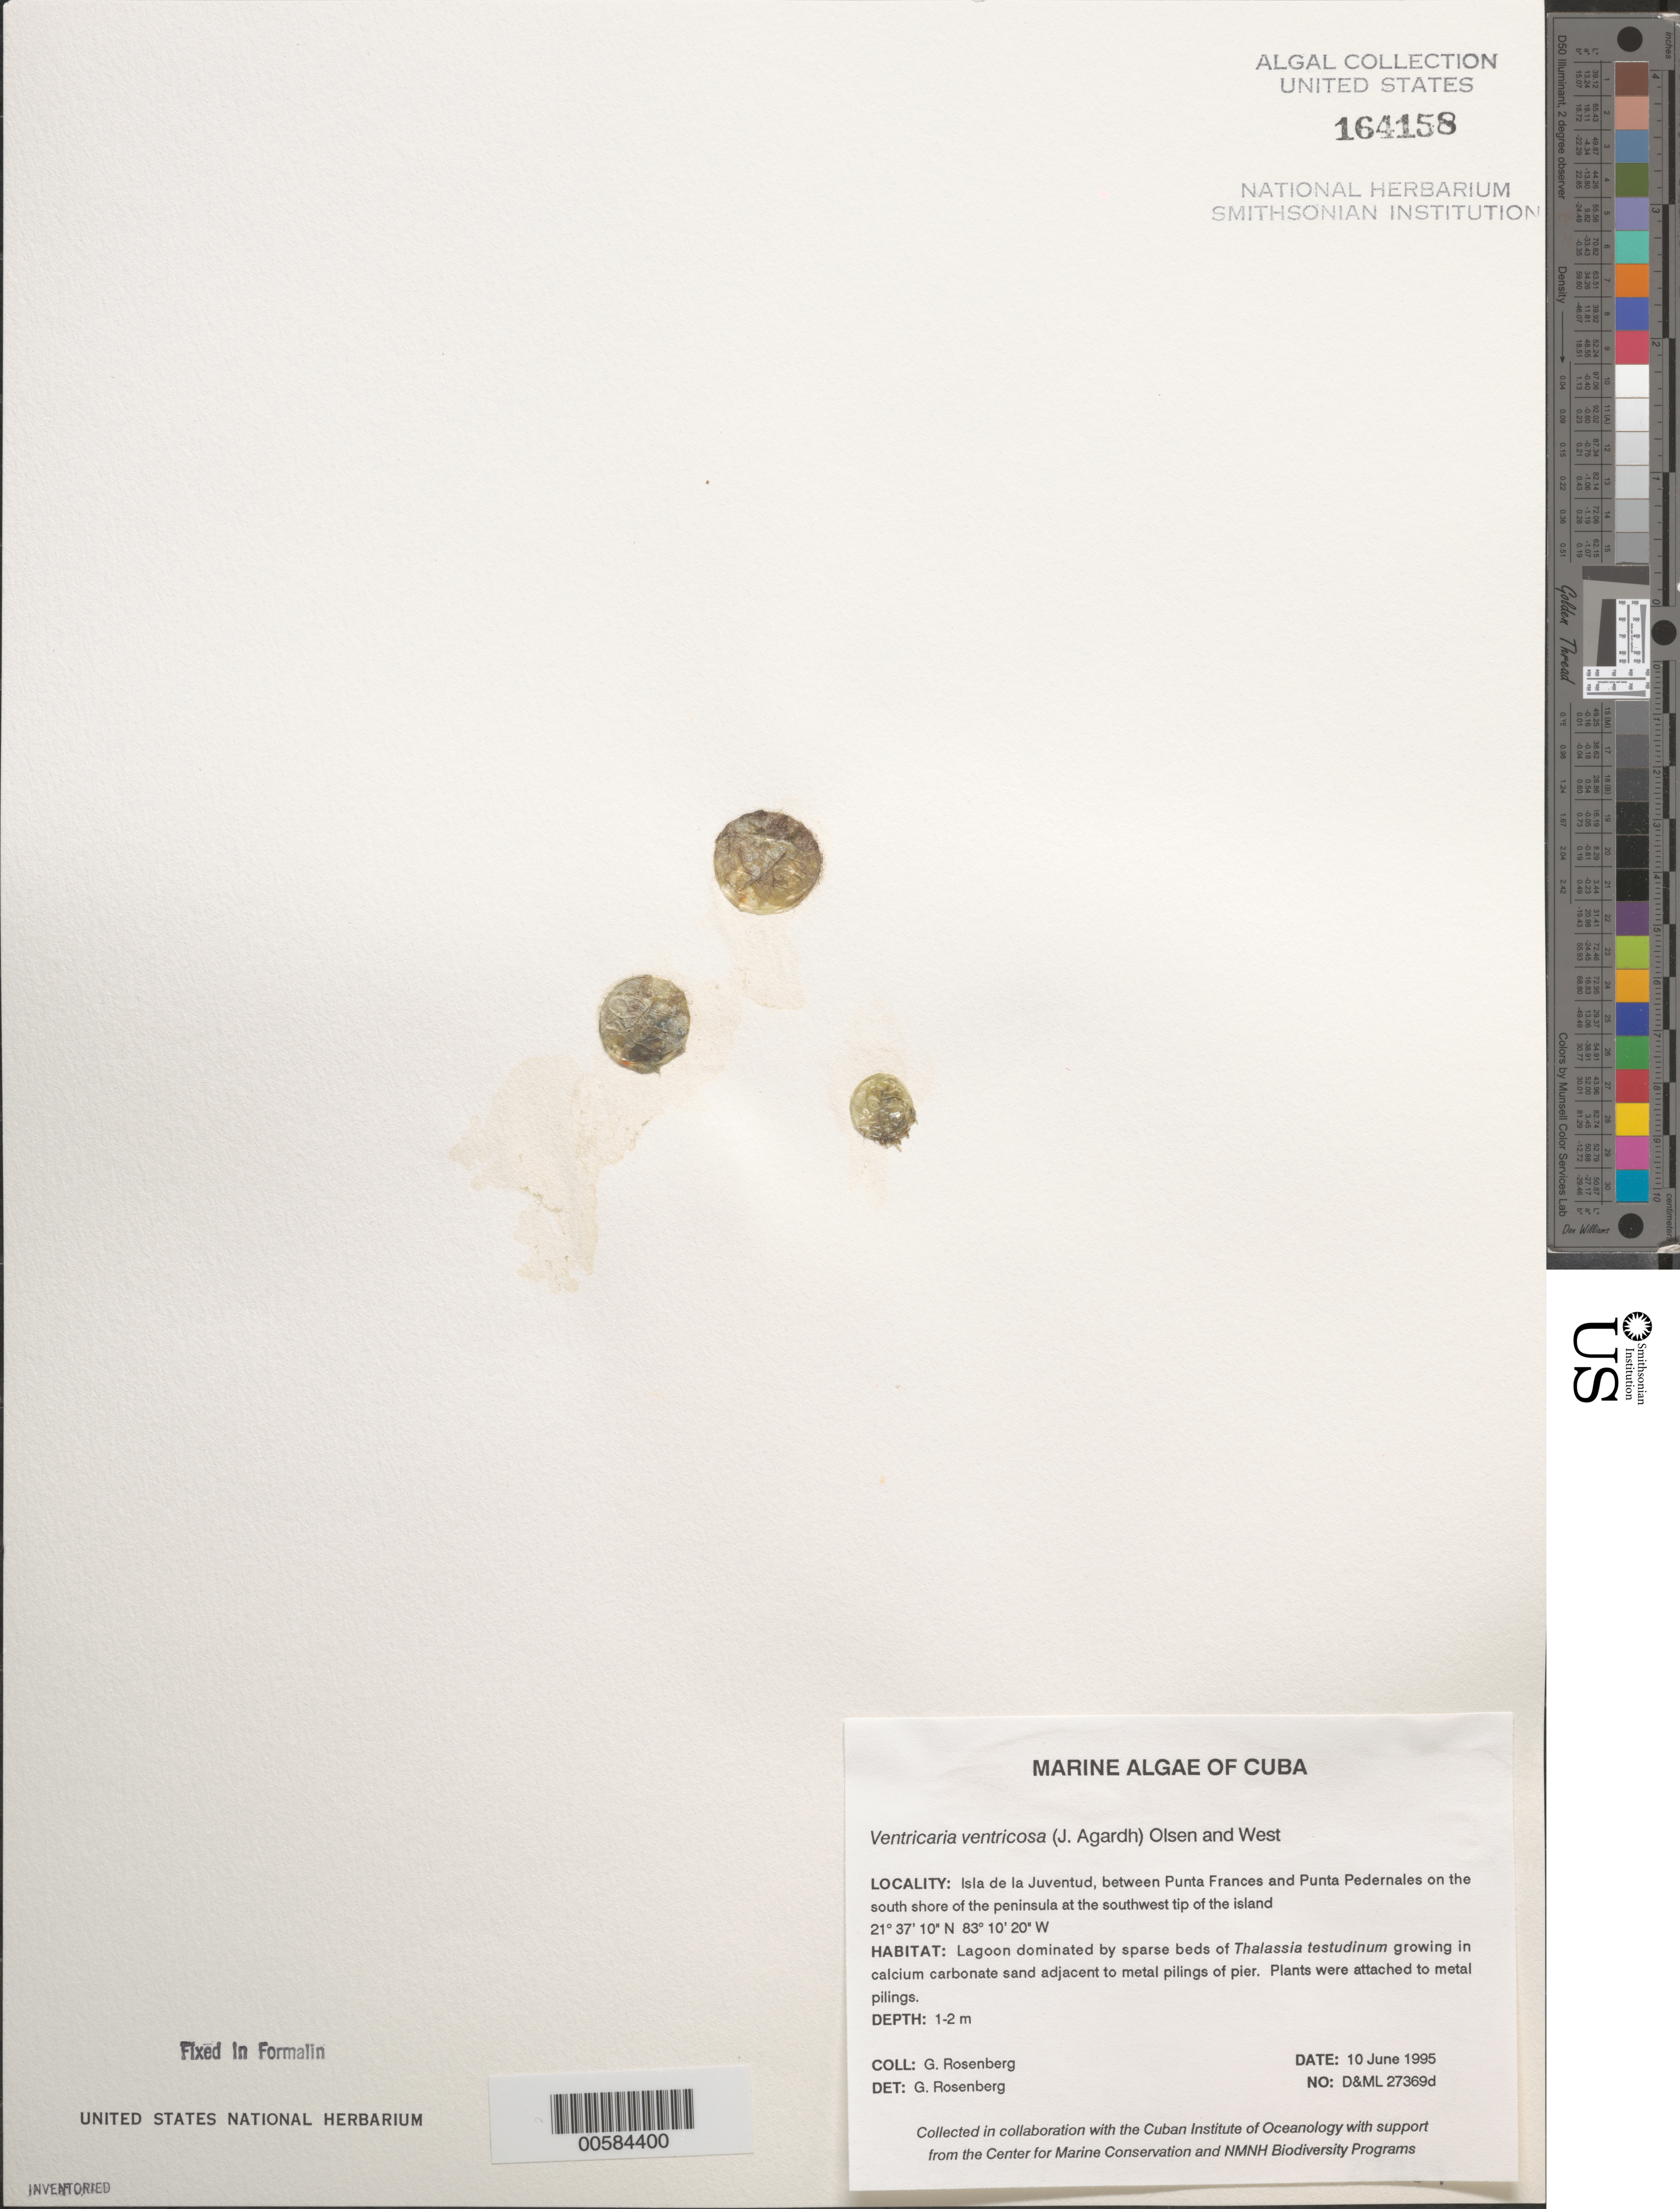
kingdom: Plantae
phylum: Chlorophyta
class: Ulvophyceae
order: Siphonocladales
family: Valoniaceae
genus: Valonia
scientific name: Valonia ventricosa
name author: J. Agardh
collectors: G. Rosenberg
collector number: D&ML 27369d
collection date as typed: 10 Jun 1995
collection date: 1995-06-10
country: Cuba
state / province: Isla de La Juventud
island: Isla de la Juventud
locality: Between Punta Frances and Punta Pedernales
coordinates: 21 37' 10" N, 83 10' 20" W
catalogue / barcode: US 164158